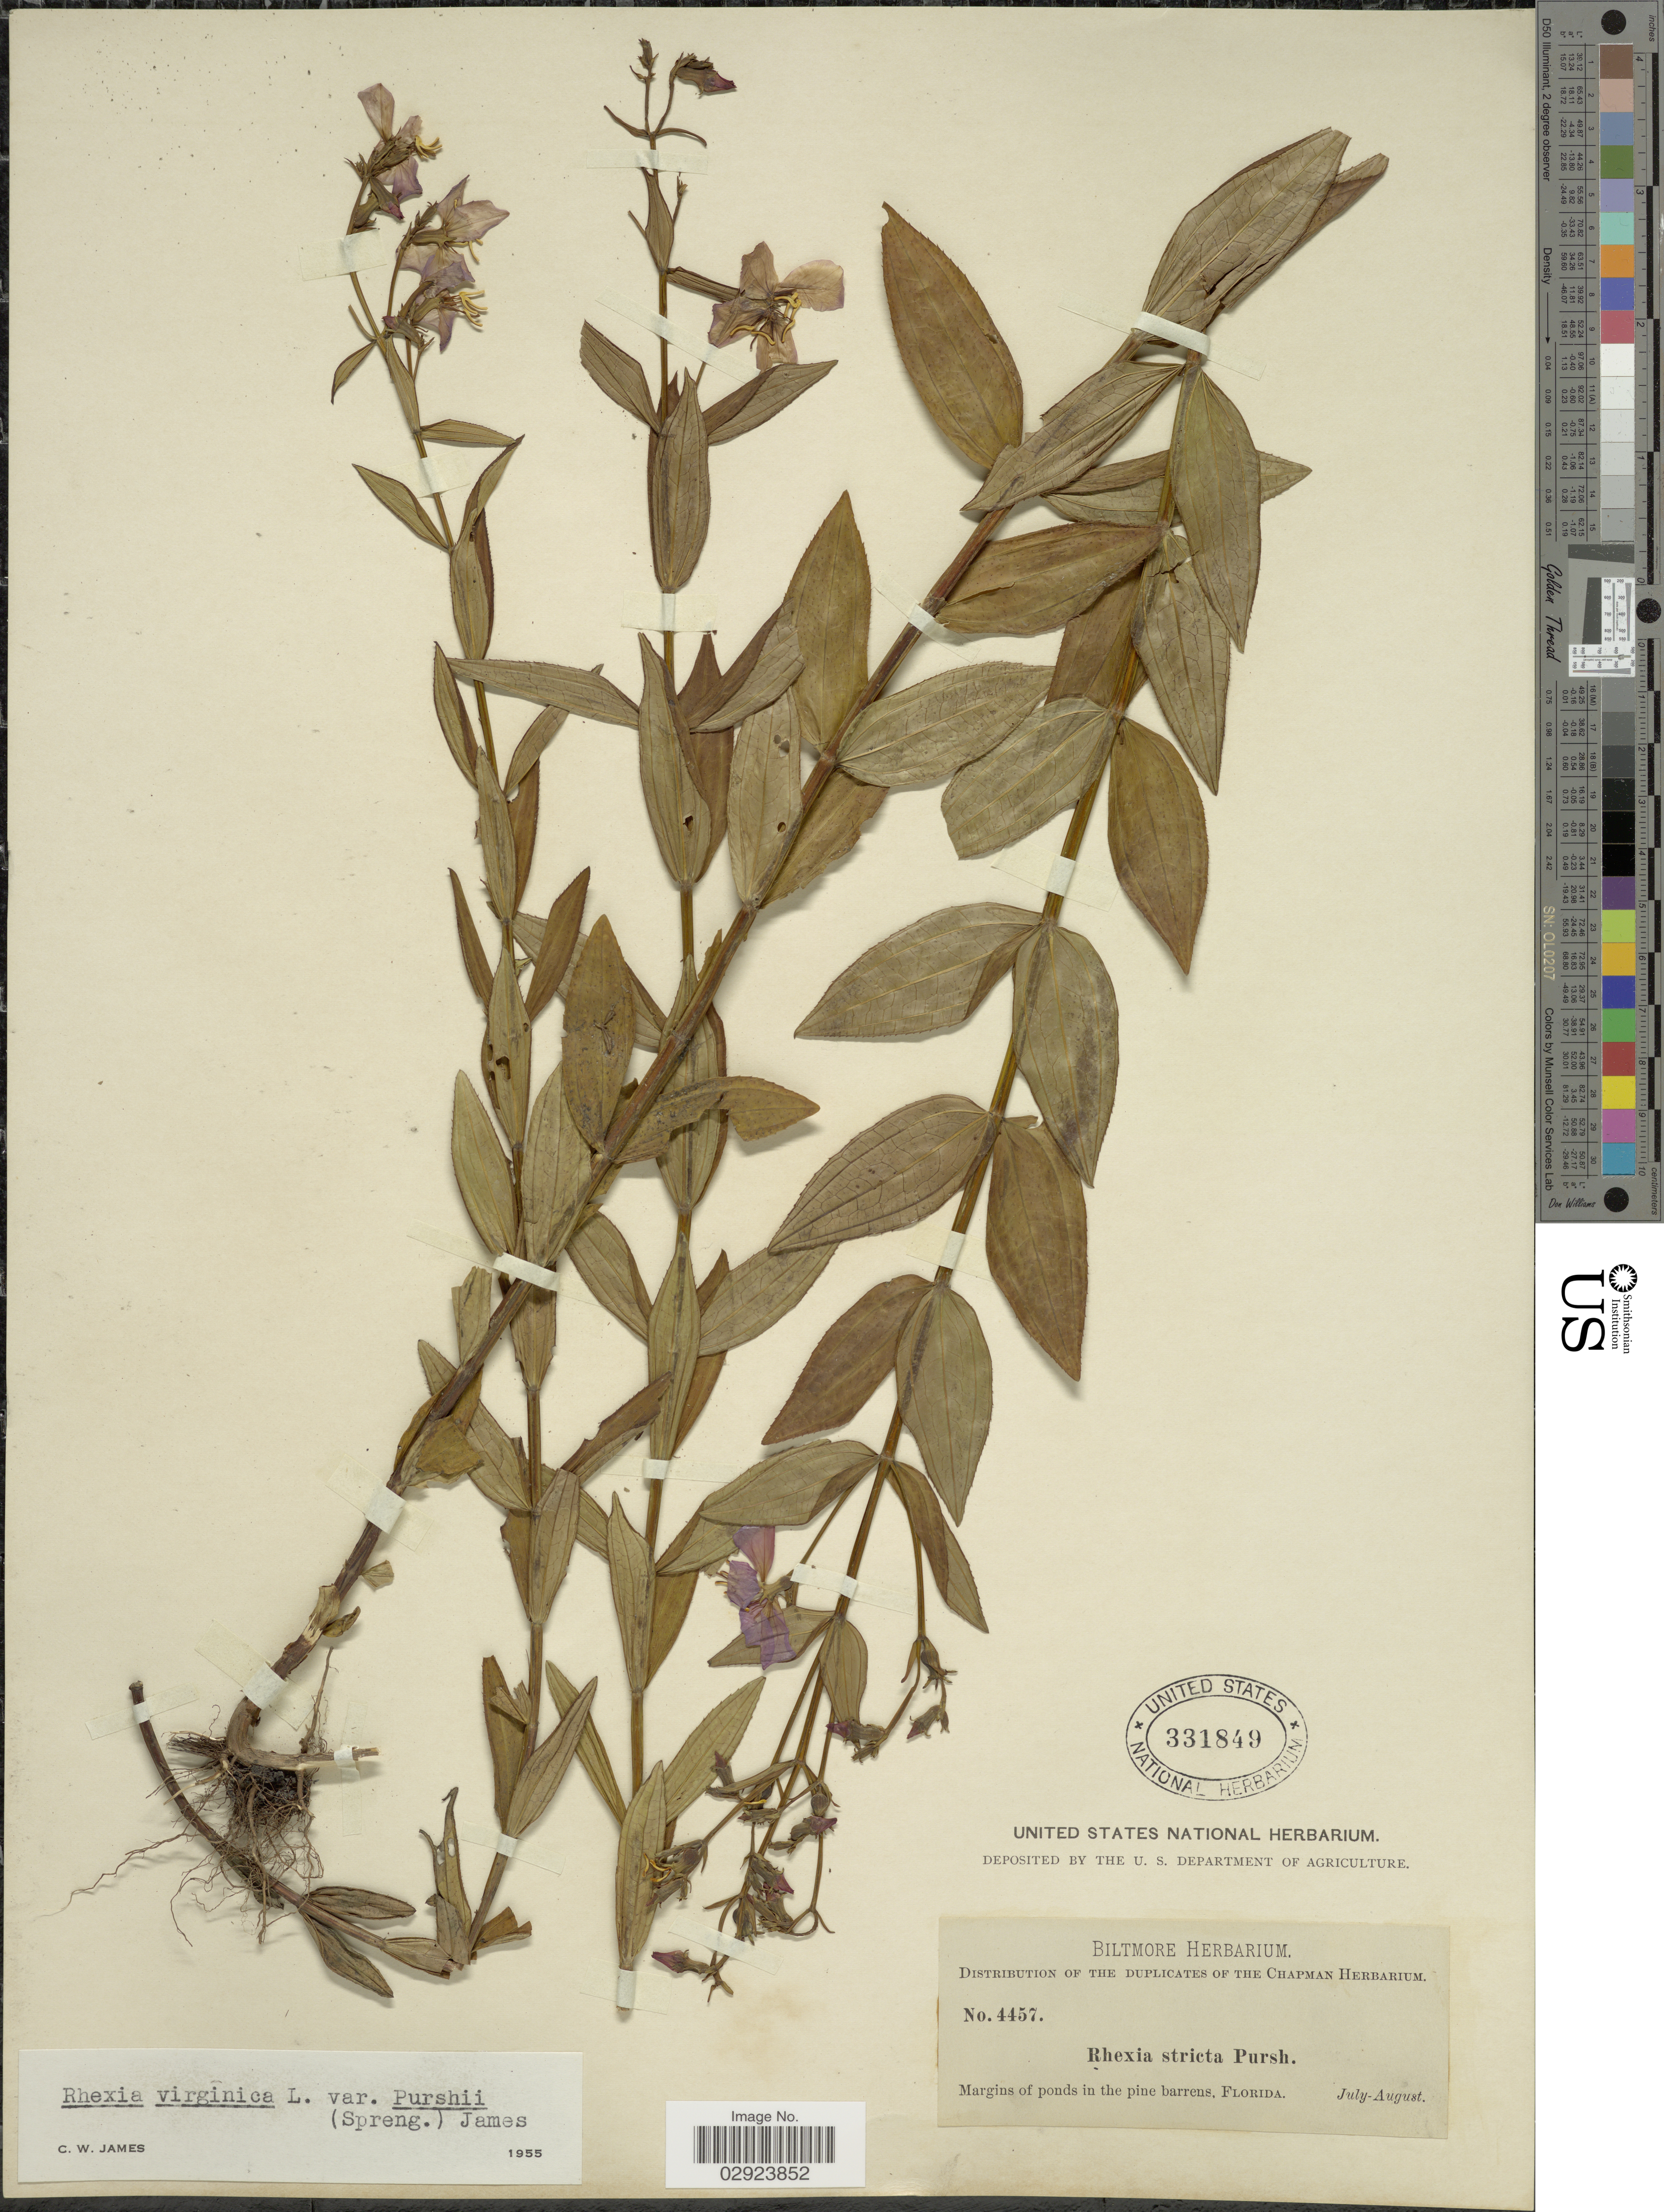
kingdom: Plantae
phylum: Tracheophyta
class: Magnoliopsida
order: Myrtales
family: Melastomataceae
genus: Rhexia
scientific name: Rhexia virginica var. purshii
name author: (Spreng.) C.W. James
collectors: ex herb. Biltmore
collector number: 4457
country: United States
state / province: Florida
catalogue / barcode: US 331849